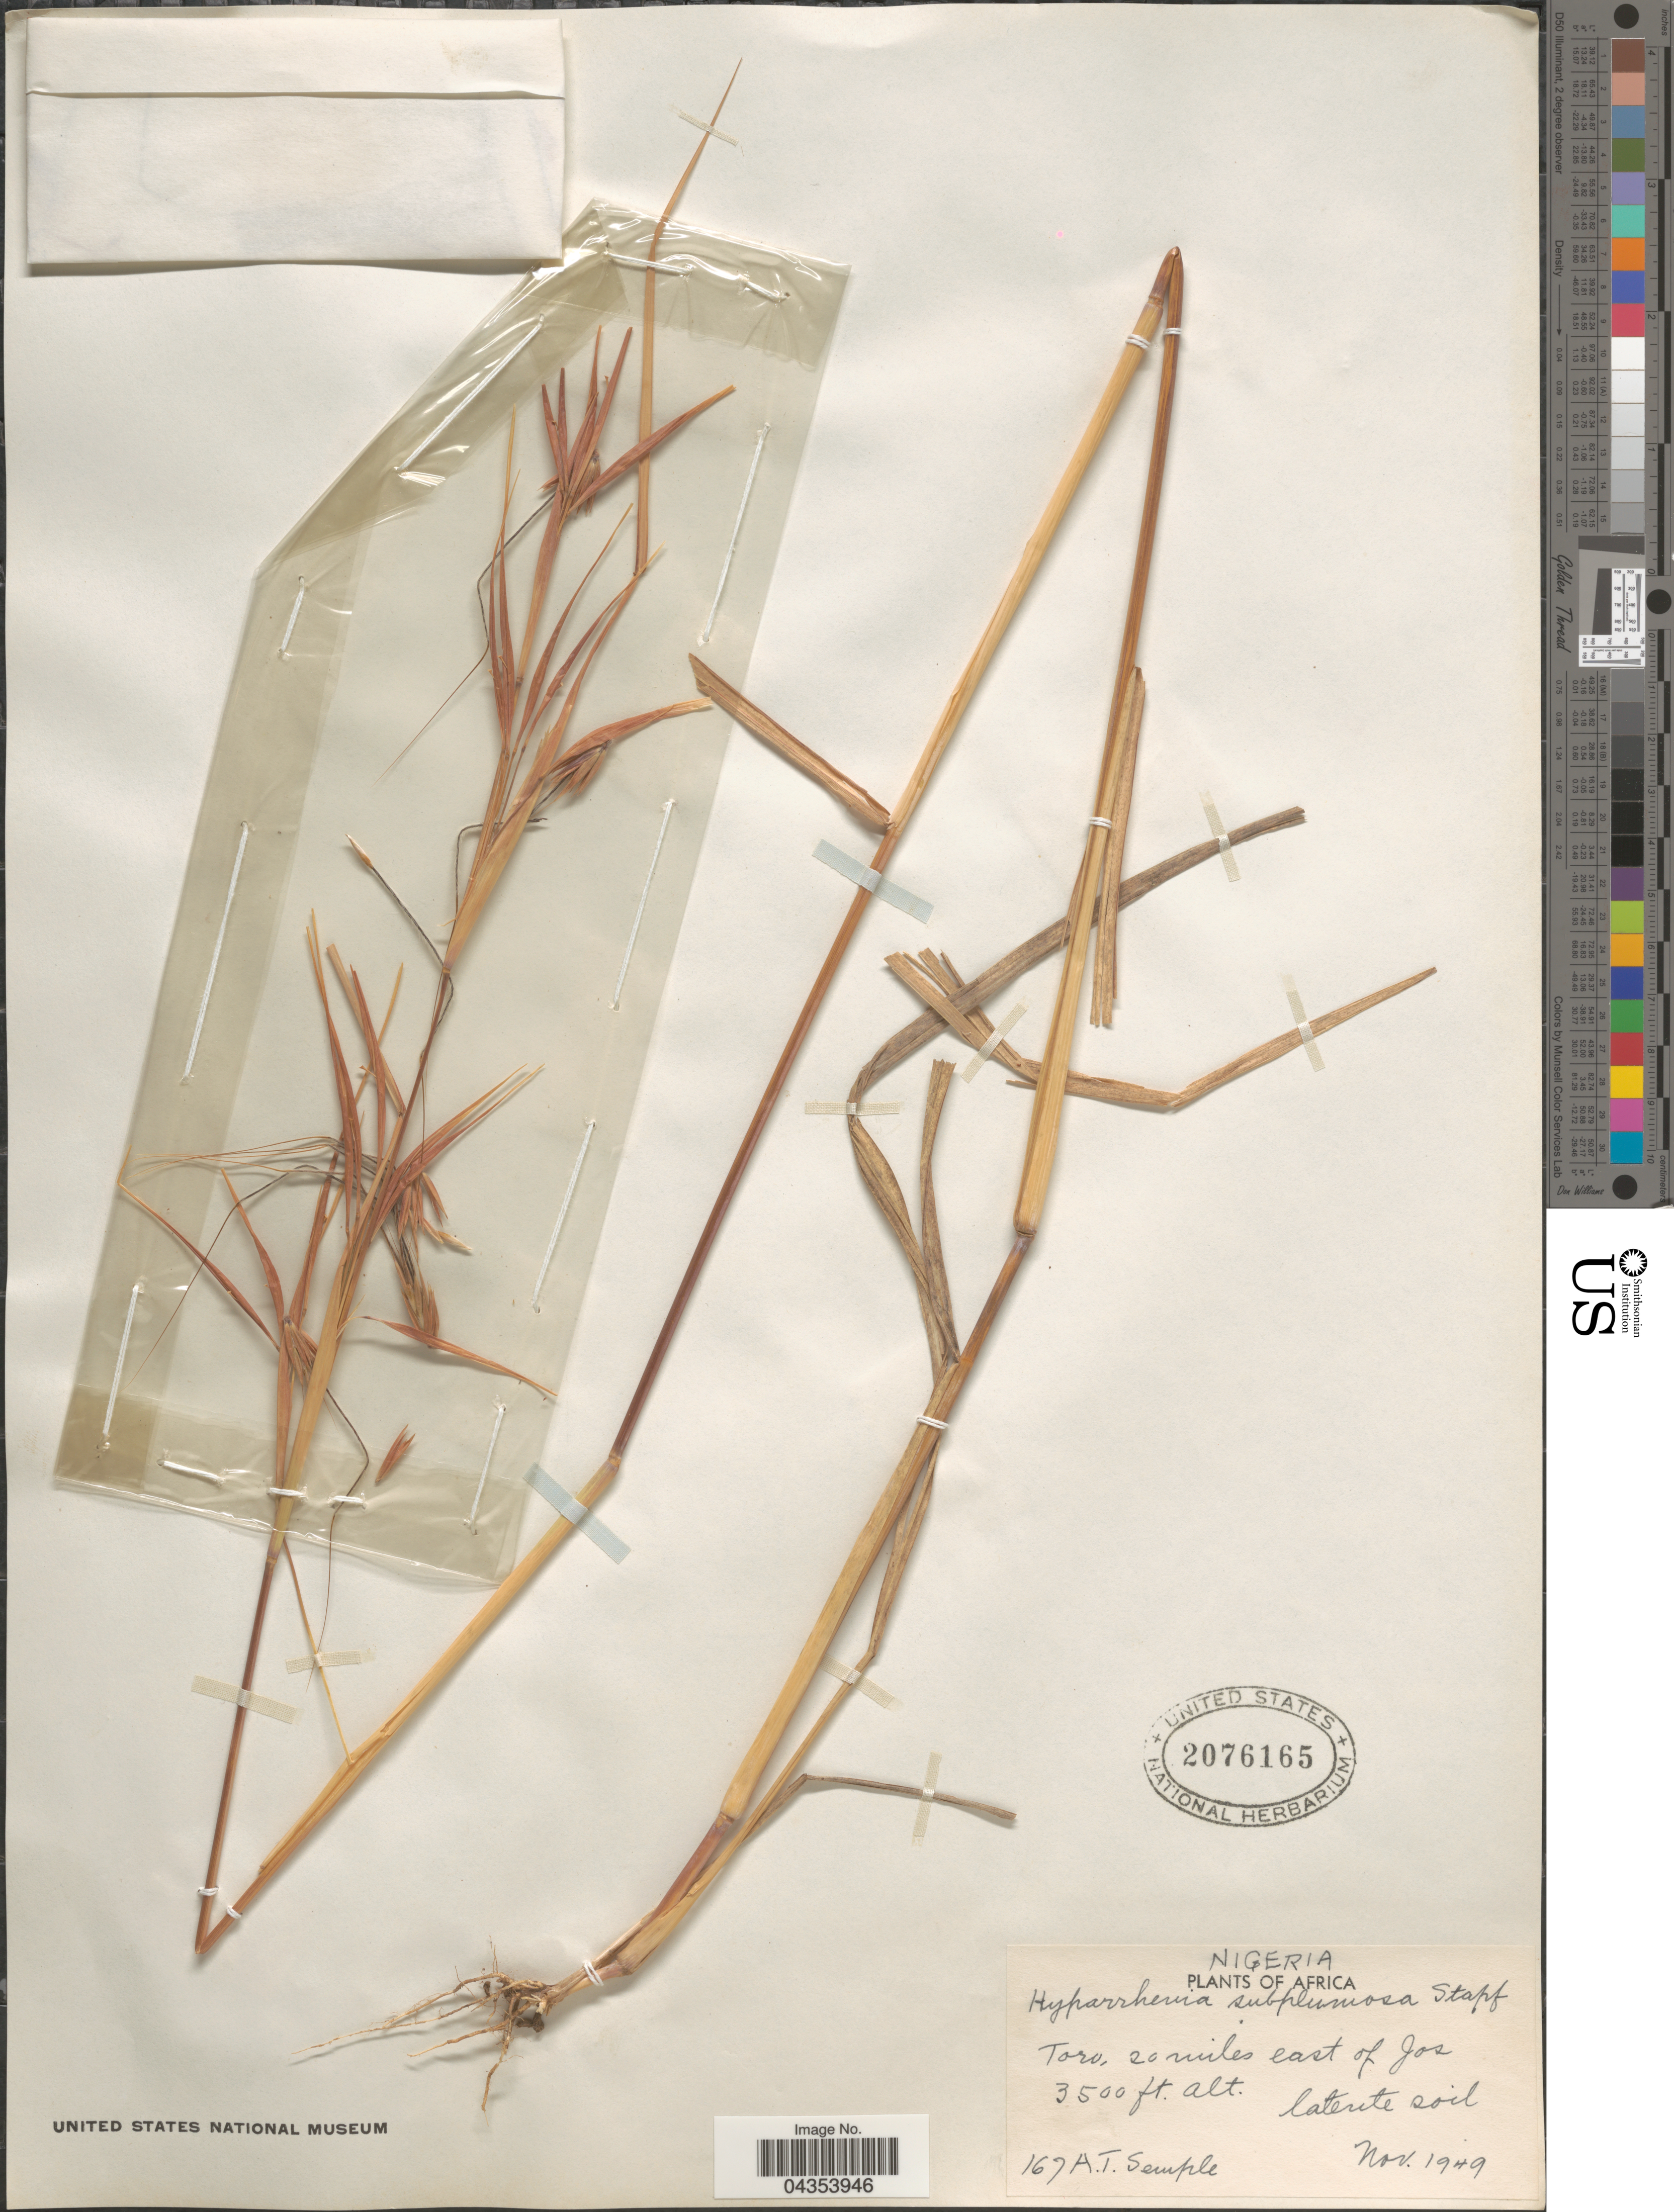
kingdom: Plantae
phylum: Tracheophyta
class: Liliopsida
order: Poales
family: Poaceae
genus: Hyparrhenia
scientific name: Hyparrhenia subplumosa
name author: Stapf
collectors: A. Semple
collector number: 167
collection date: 1949-11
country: Nigeria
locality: Toro, 20 miles east of Jos.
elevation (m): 1067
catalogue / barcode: US 2076165